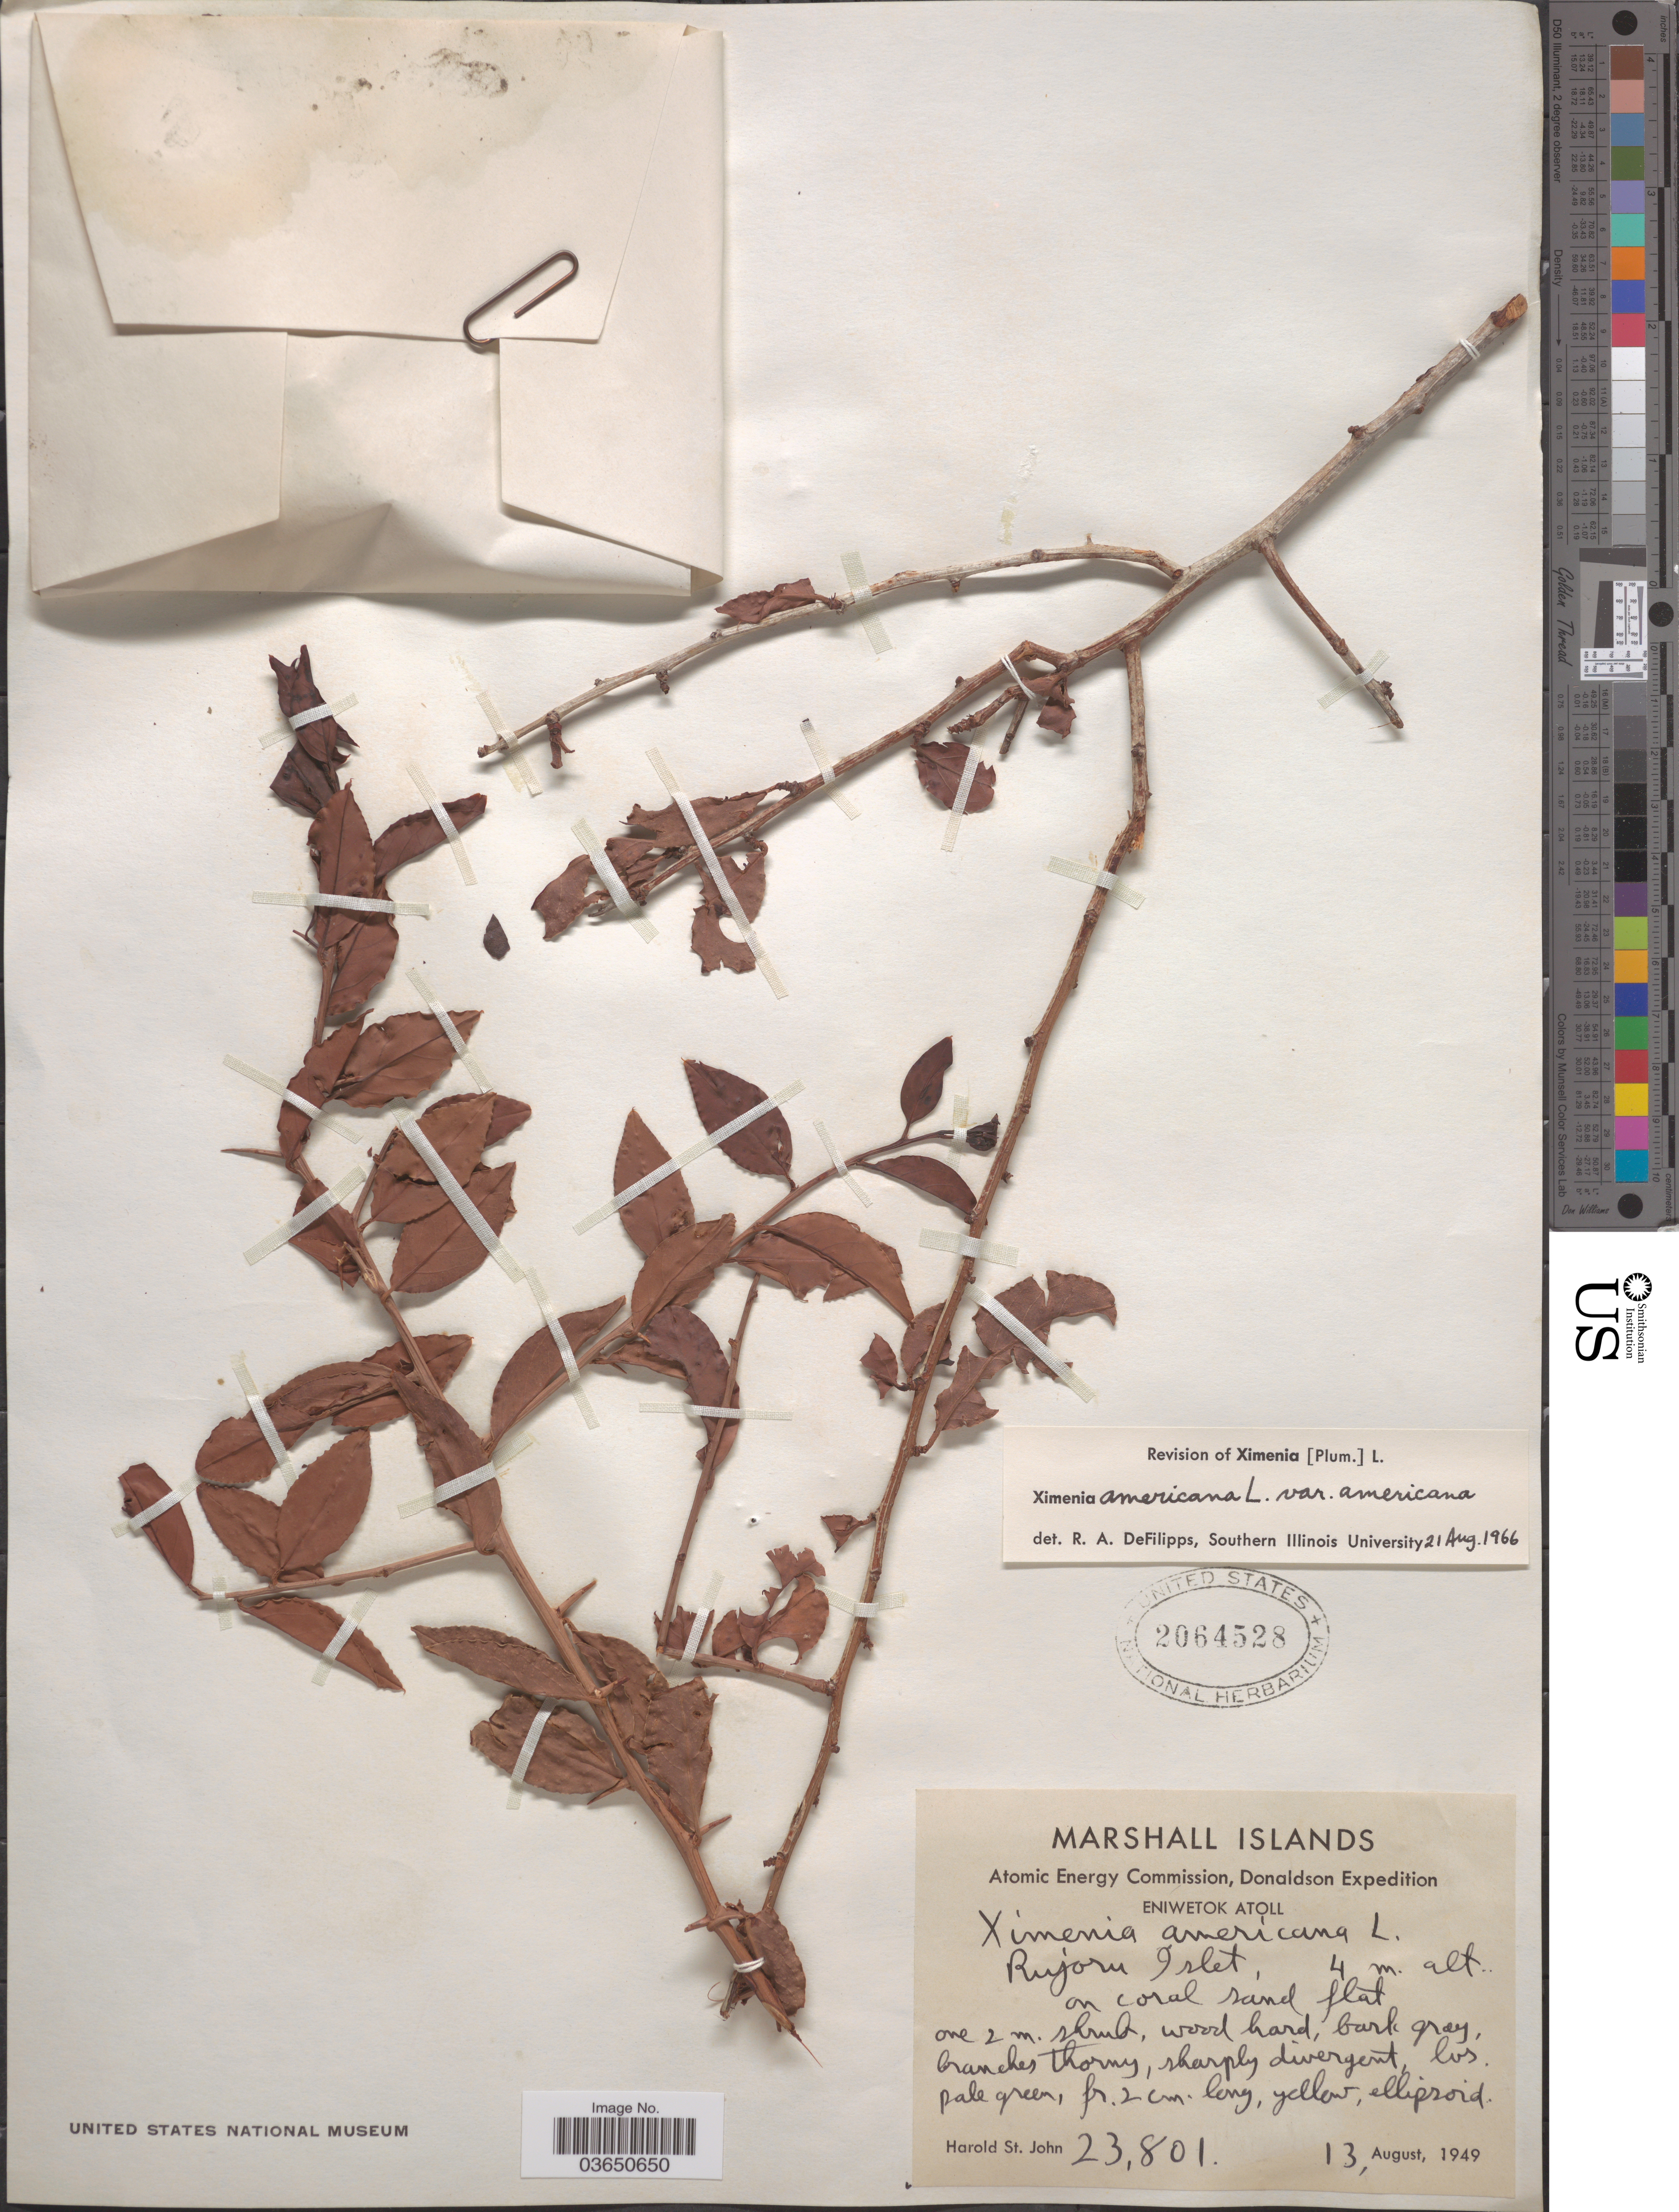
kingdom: Plantae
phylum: Tracheophyta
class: Magnoliopsida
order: Santalales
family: Ximeniaceae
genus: Ximenia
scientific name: Ximenia americana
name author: L.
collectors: H. St. John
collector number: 23801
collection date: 1949-08-13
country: Marshall Islands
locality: Eniwetok Atoll. Rujoru Islet.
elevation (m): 4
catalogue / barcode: US 2064528